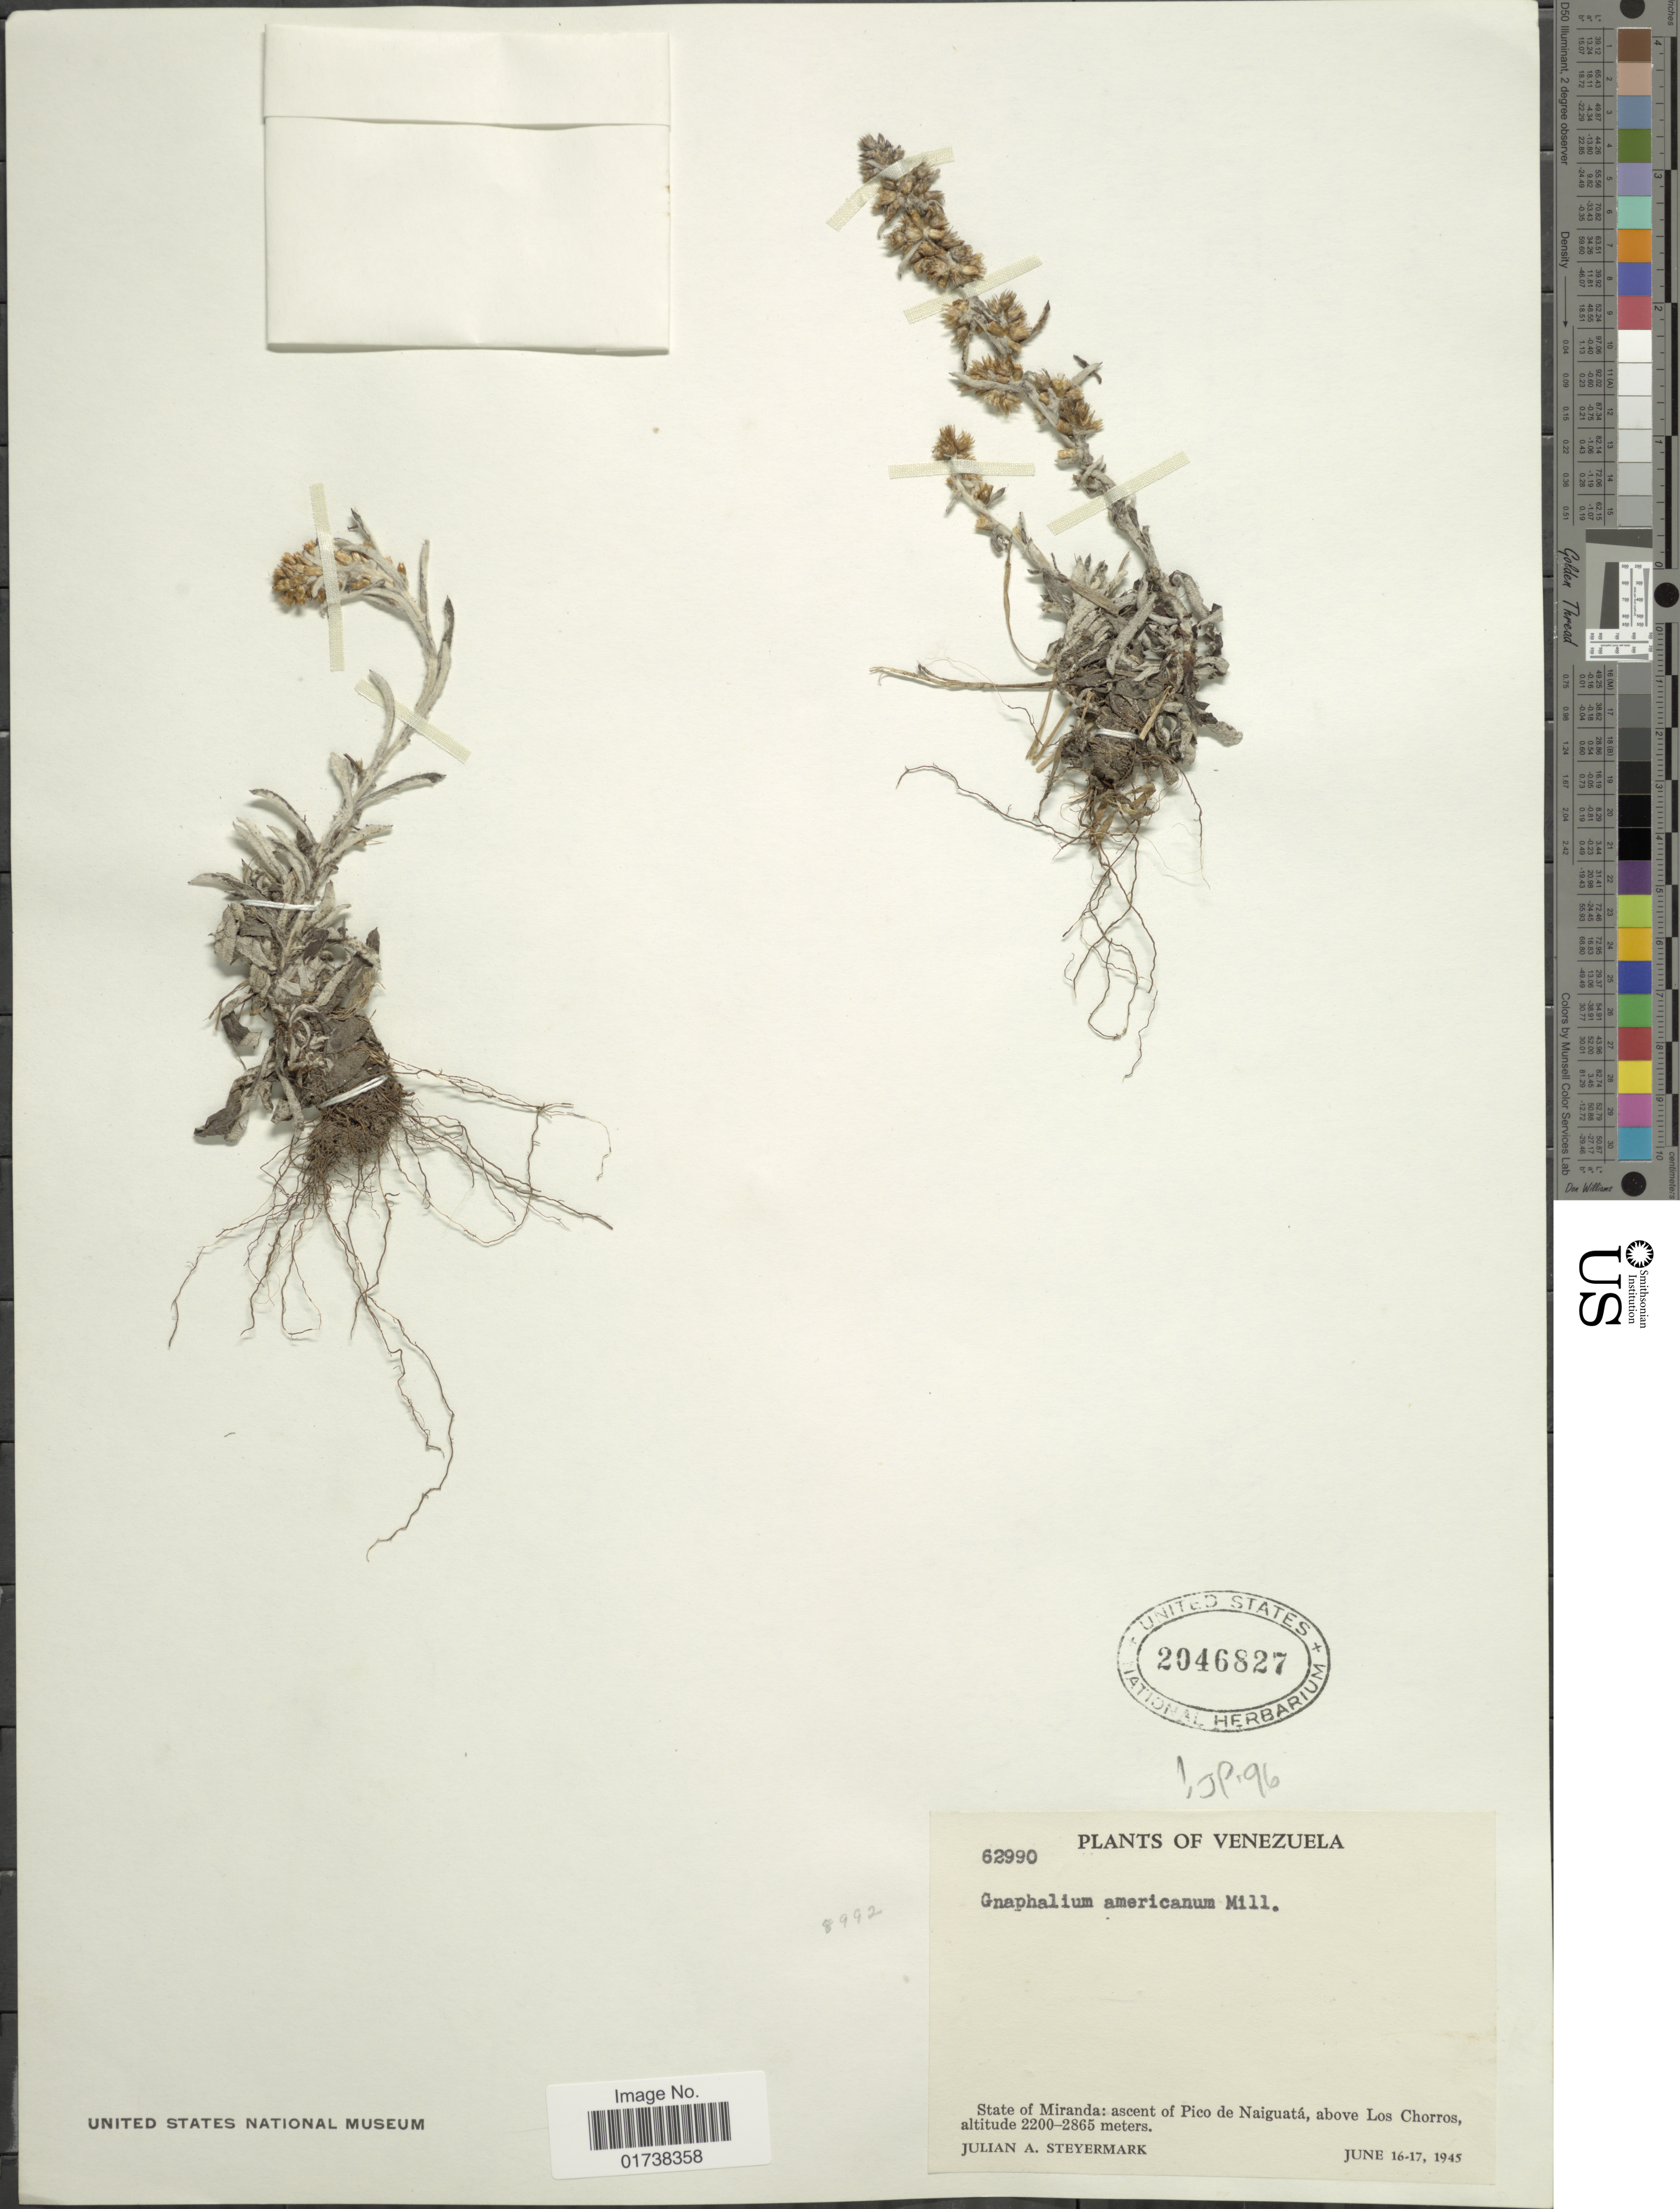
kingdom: Plantae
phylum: Tracheophyta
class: Magnoliopsida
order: Asterales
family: Asteraceae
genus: Gamochaeta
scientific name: Gamochaeta americana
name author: (Mill.) Wedd.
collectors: J. Steyermark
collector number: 62990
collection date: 1945-06-16/1945-06-17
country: Venezuela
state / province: Miranda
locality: Ascent of Pico de Naiguata, above Los Chorros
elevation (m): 2200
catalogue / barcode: US 2046827